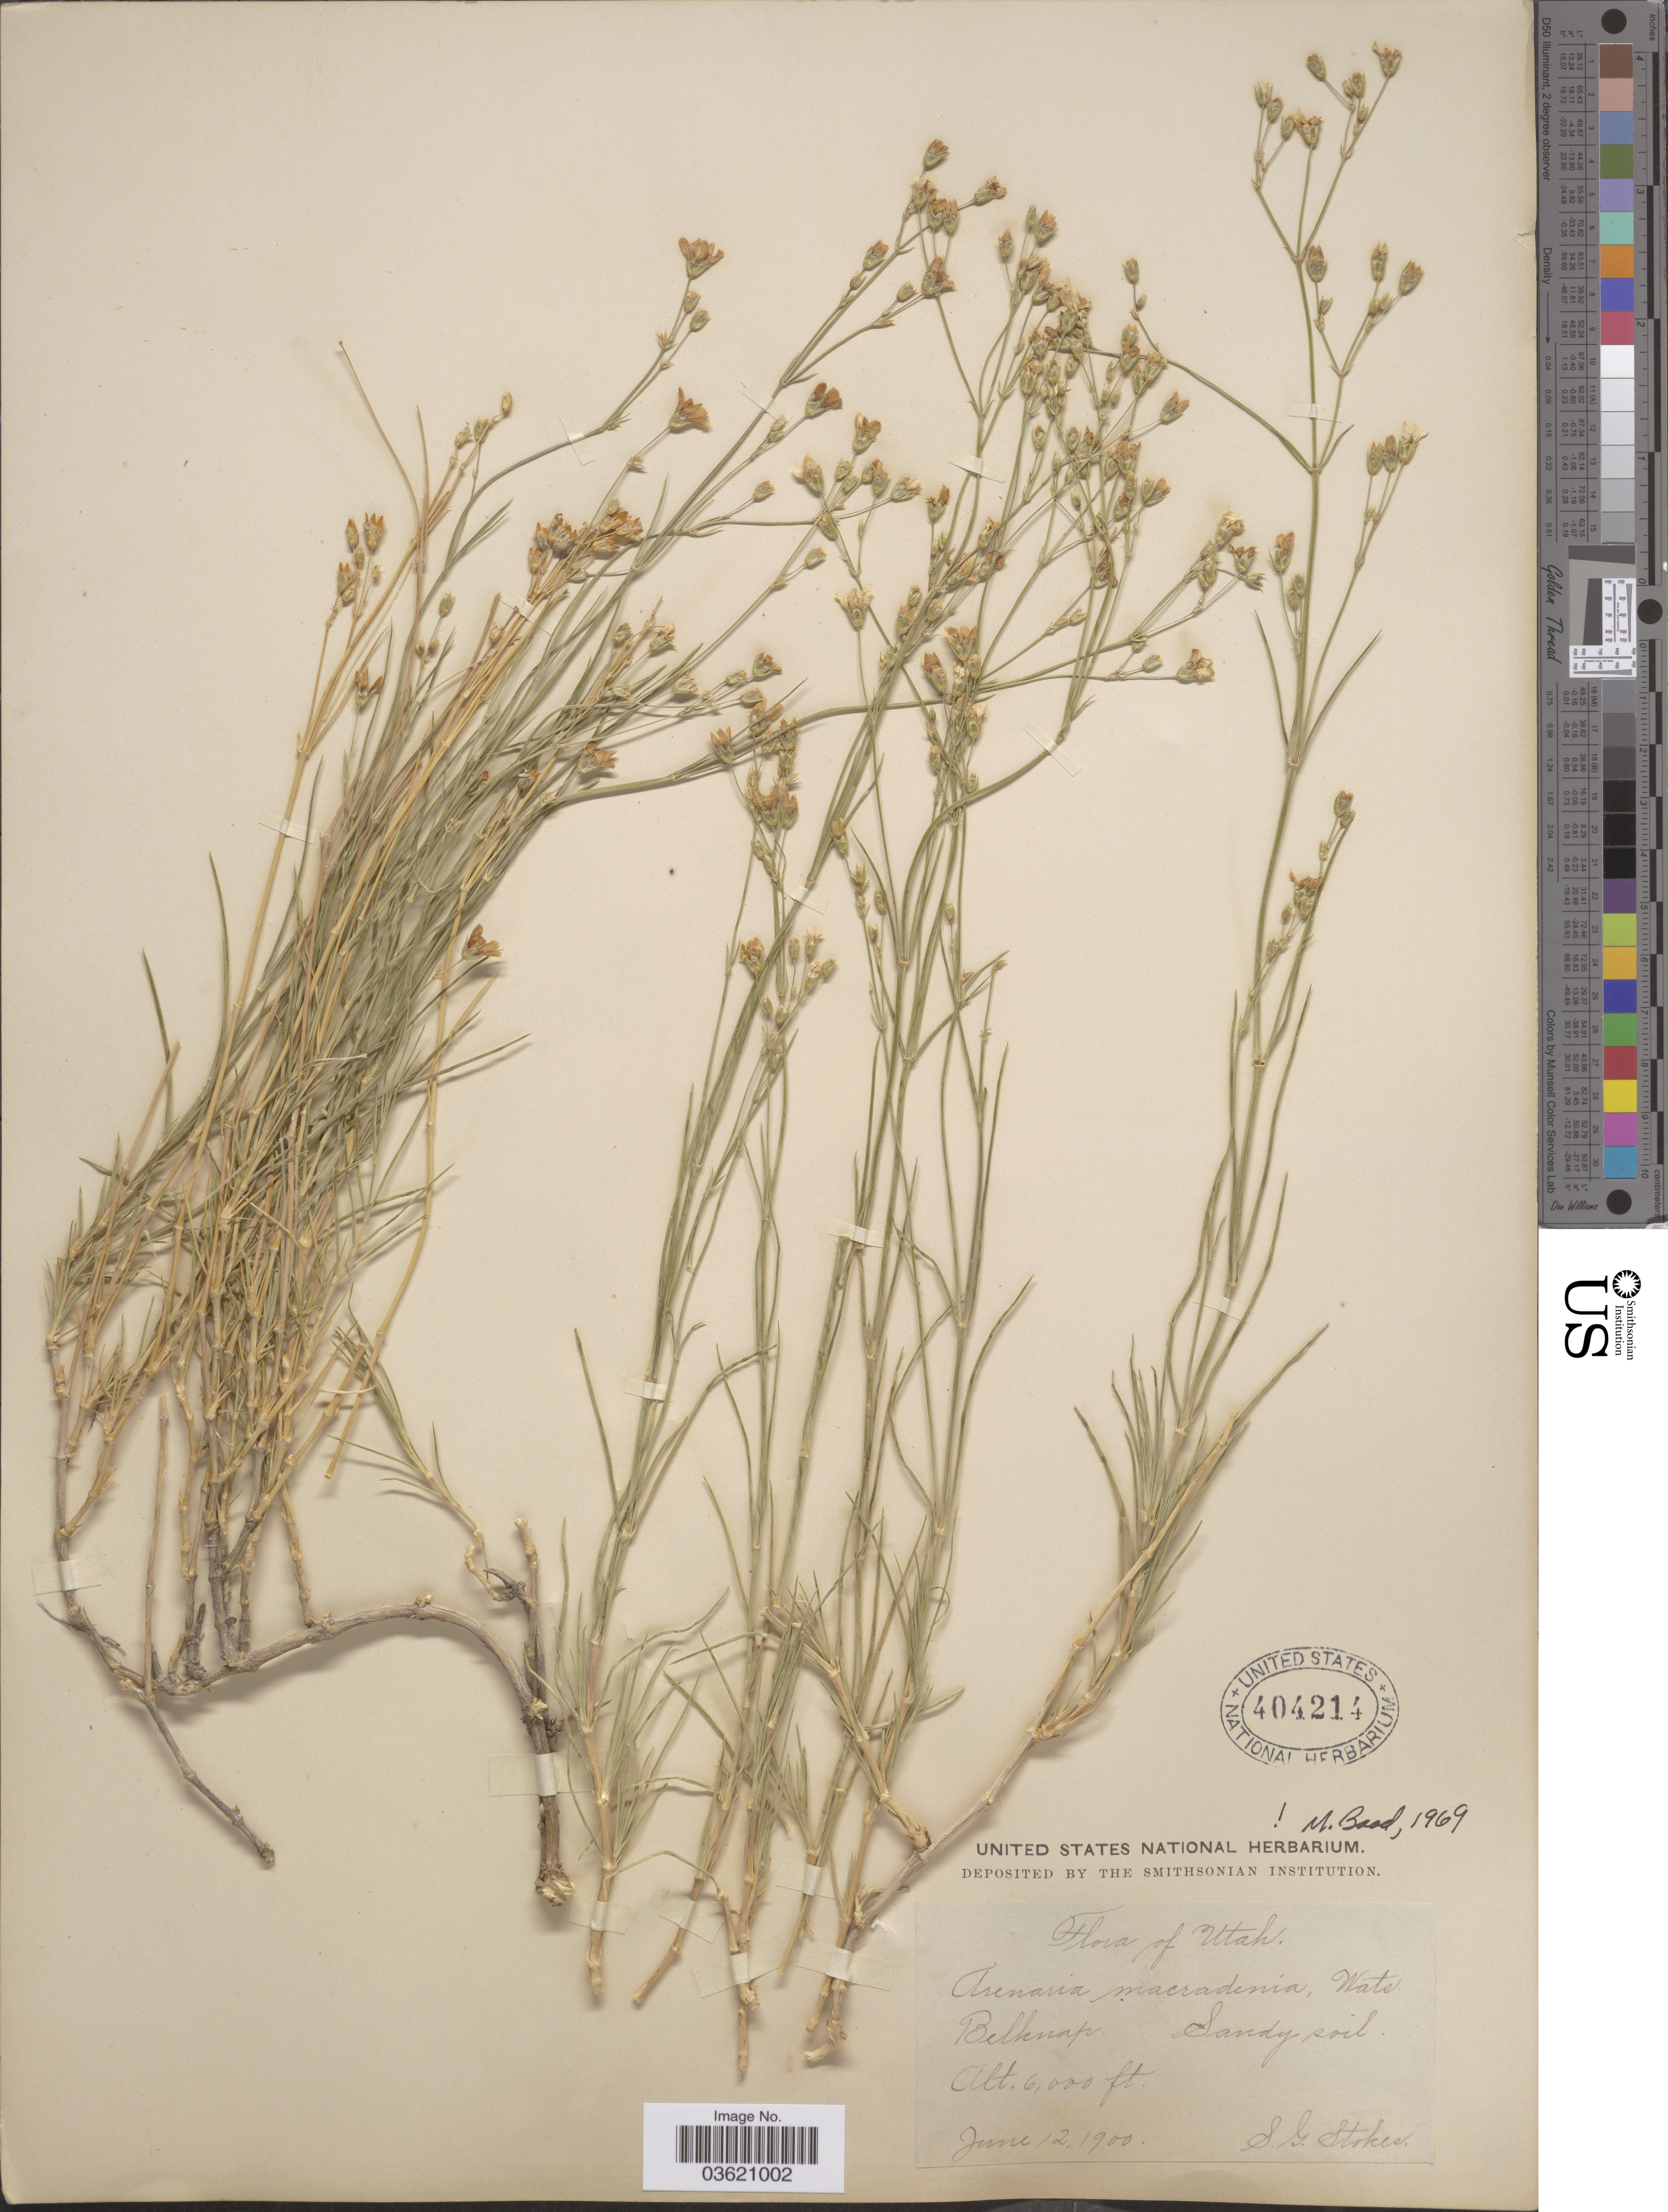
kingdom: Plantae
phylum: Tracheophyta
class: Magnoliopsida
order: Caryophyllales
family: Caryophyllaceae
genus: Eremogone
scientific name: Eremogone macradenia var. macradenia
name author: (S. Watson) Ikonn.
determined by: Strong, Mark T., (BOT), Smithsonian Institution - National Museum of Natural History (UNITED STATES)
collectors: S. G. Stokes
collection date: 1900-06-12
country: United States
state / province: Utah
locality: Belknap.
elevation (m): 1829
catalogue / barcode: US 404214